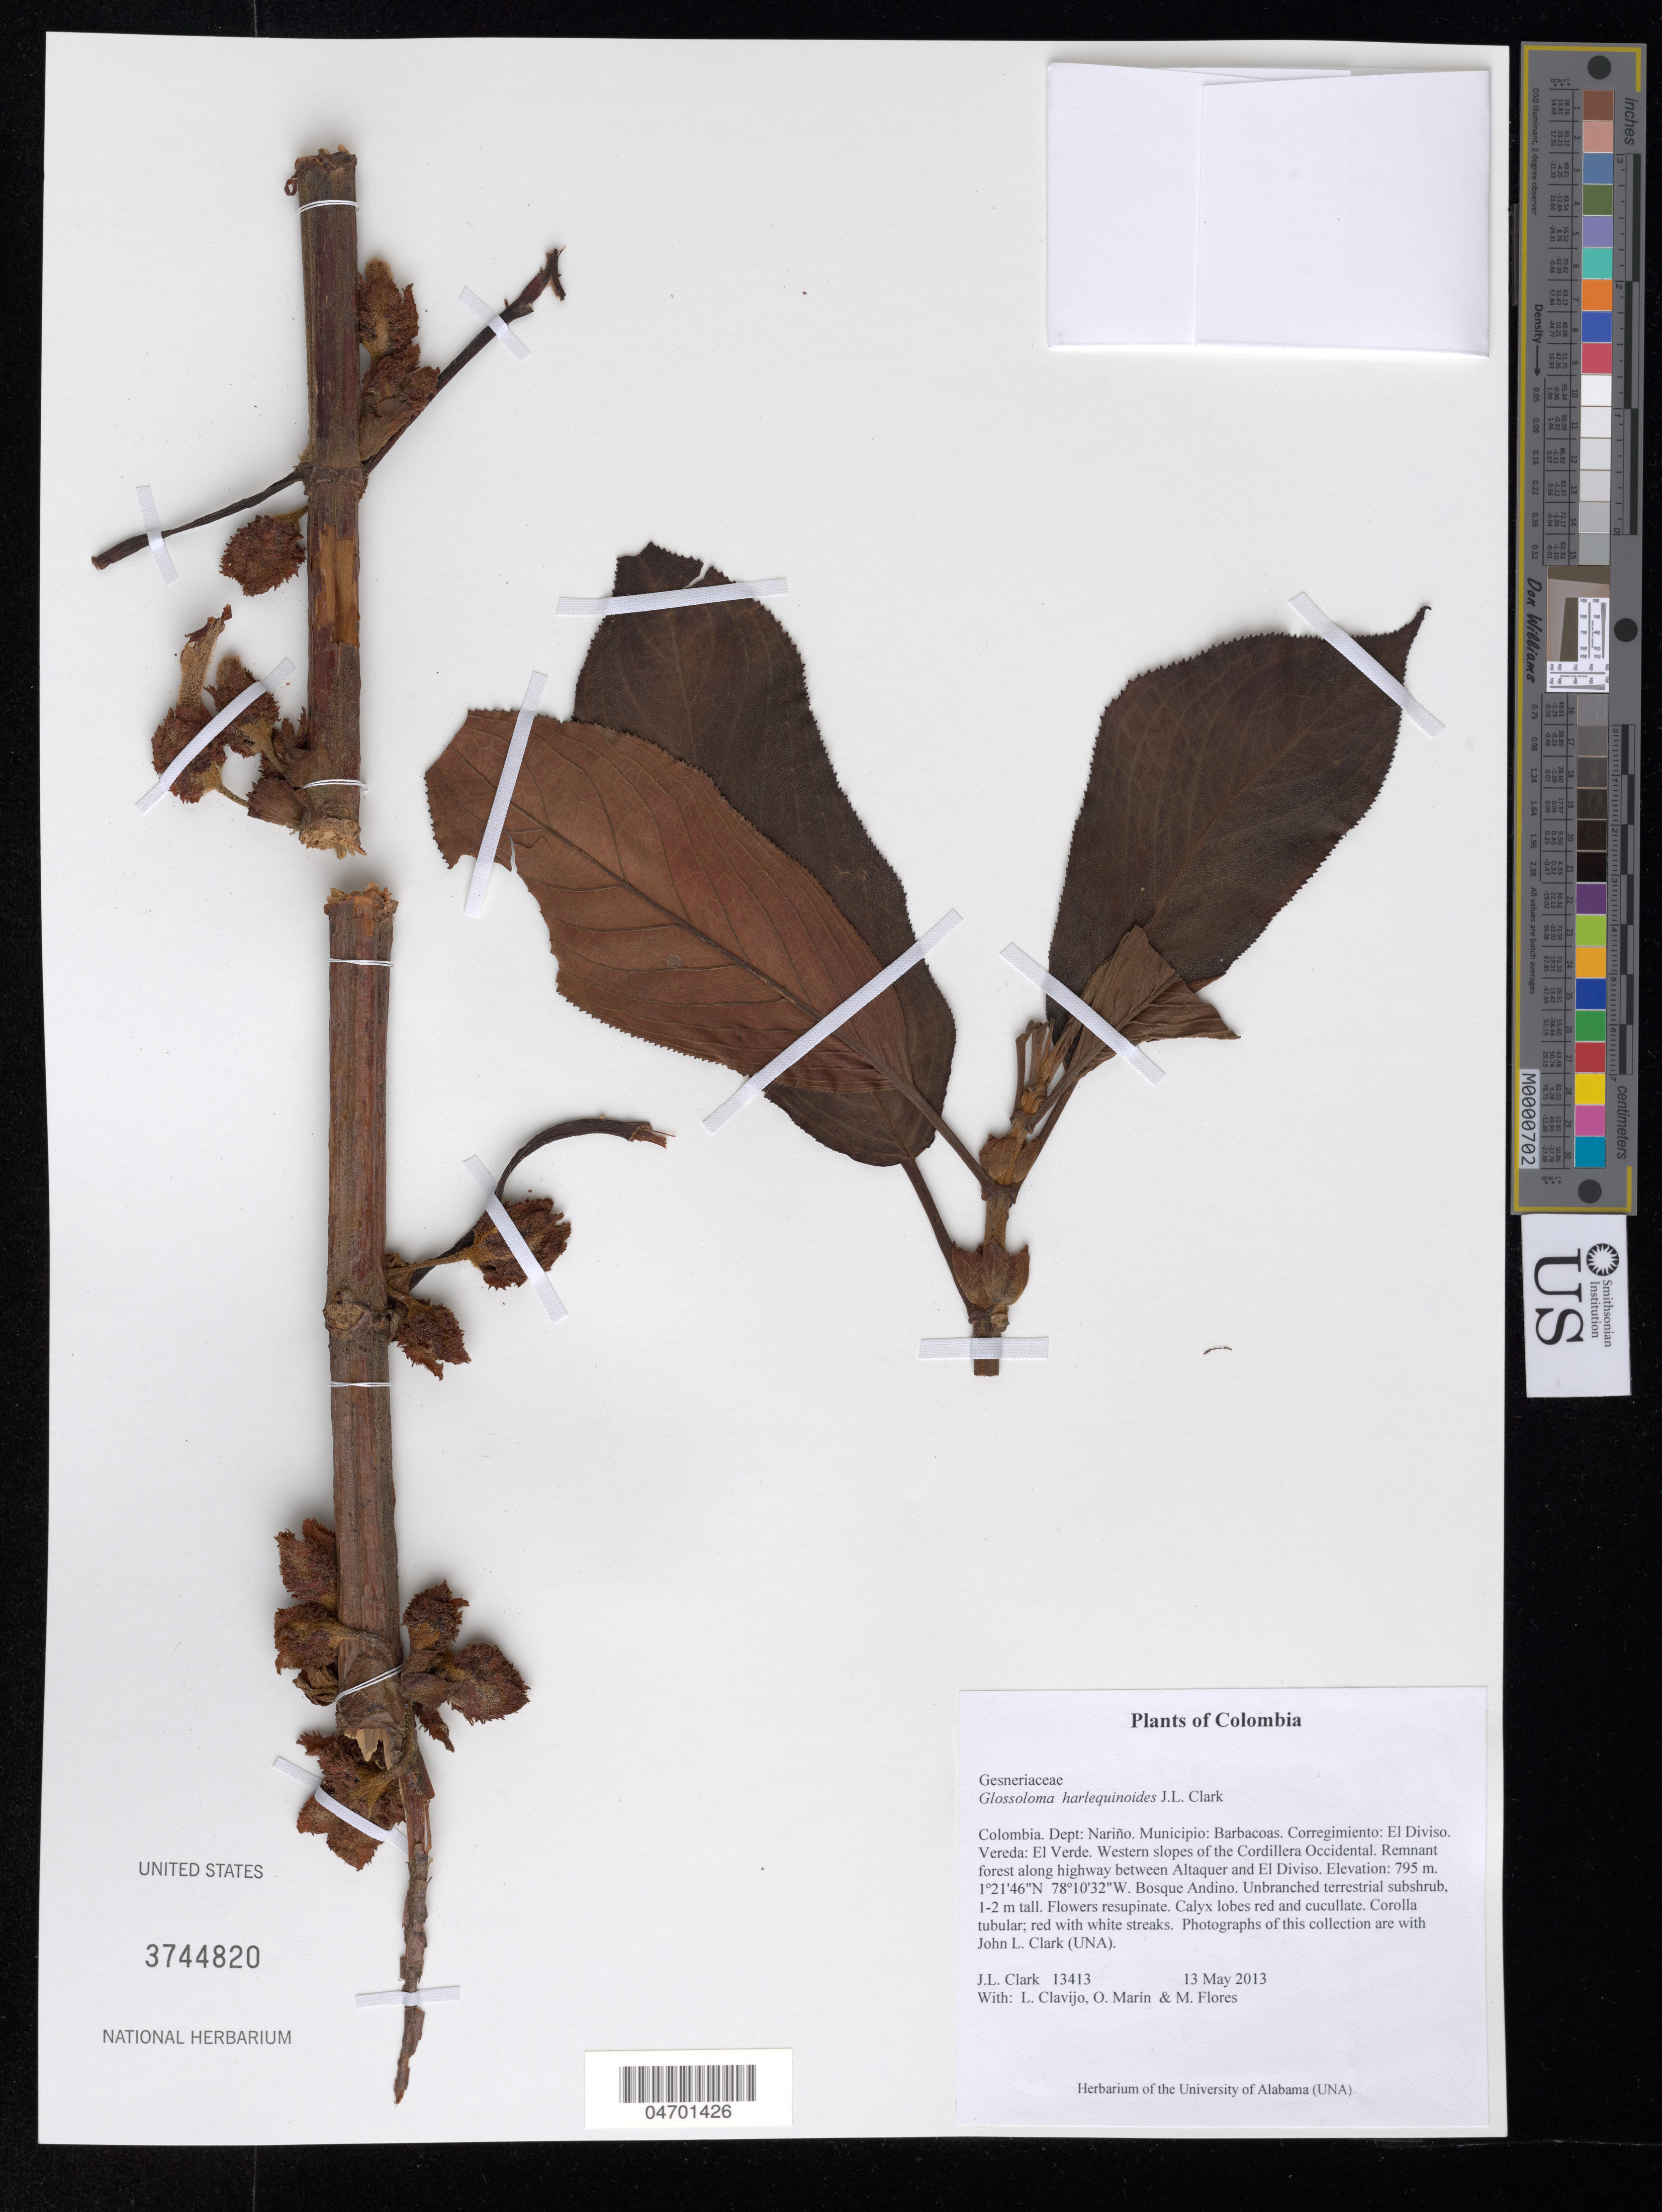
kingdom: Plantae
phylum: Tracheophyta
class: Magnoliopsida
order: Lamiales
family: Gesneriaceae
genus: Glossoloma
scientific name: Glossoloma harlequinoides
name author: J.L. Clark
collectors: J. L. Clark, L. Clavijo, J. Howieson & M. Flores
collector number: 13413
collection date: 2013-05-13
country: Colombia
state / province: Nariño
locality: Dept: Nariño. Municipio: Barbacoas. Corregimiento: El Diviso. Vereda: El Yerde. Western slopes of the Cordillera Occidental. Remnant forest along highway between Altaquer and El Diviso.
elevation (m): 795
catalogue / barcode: US 3744820